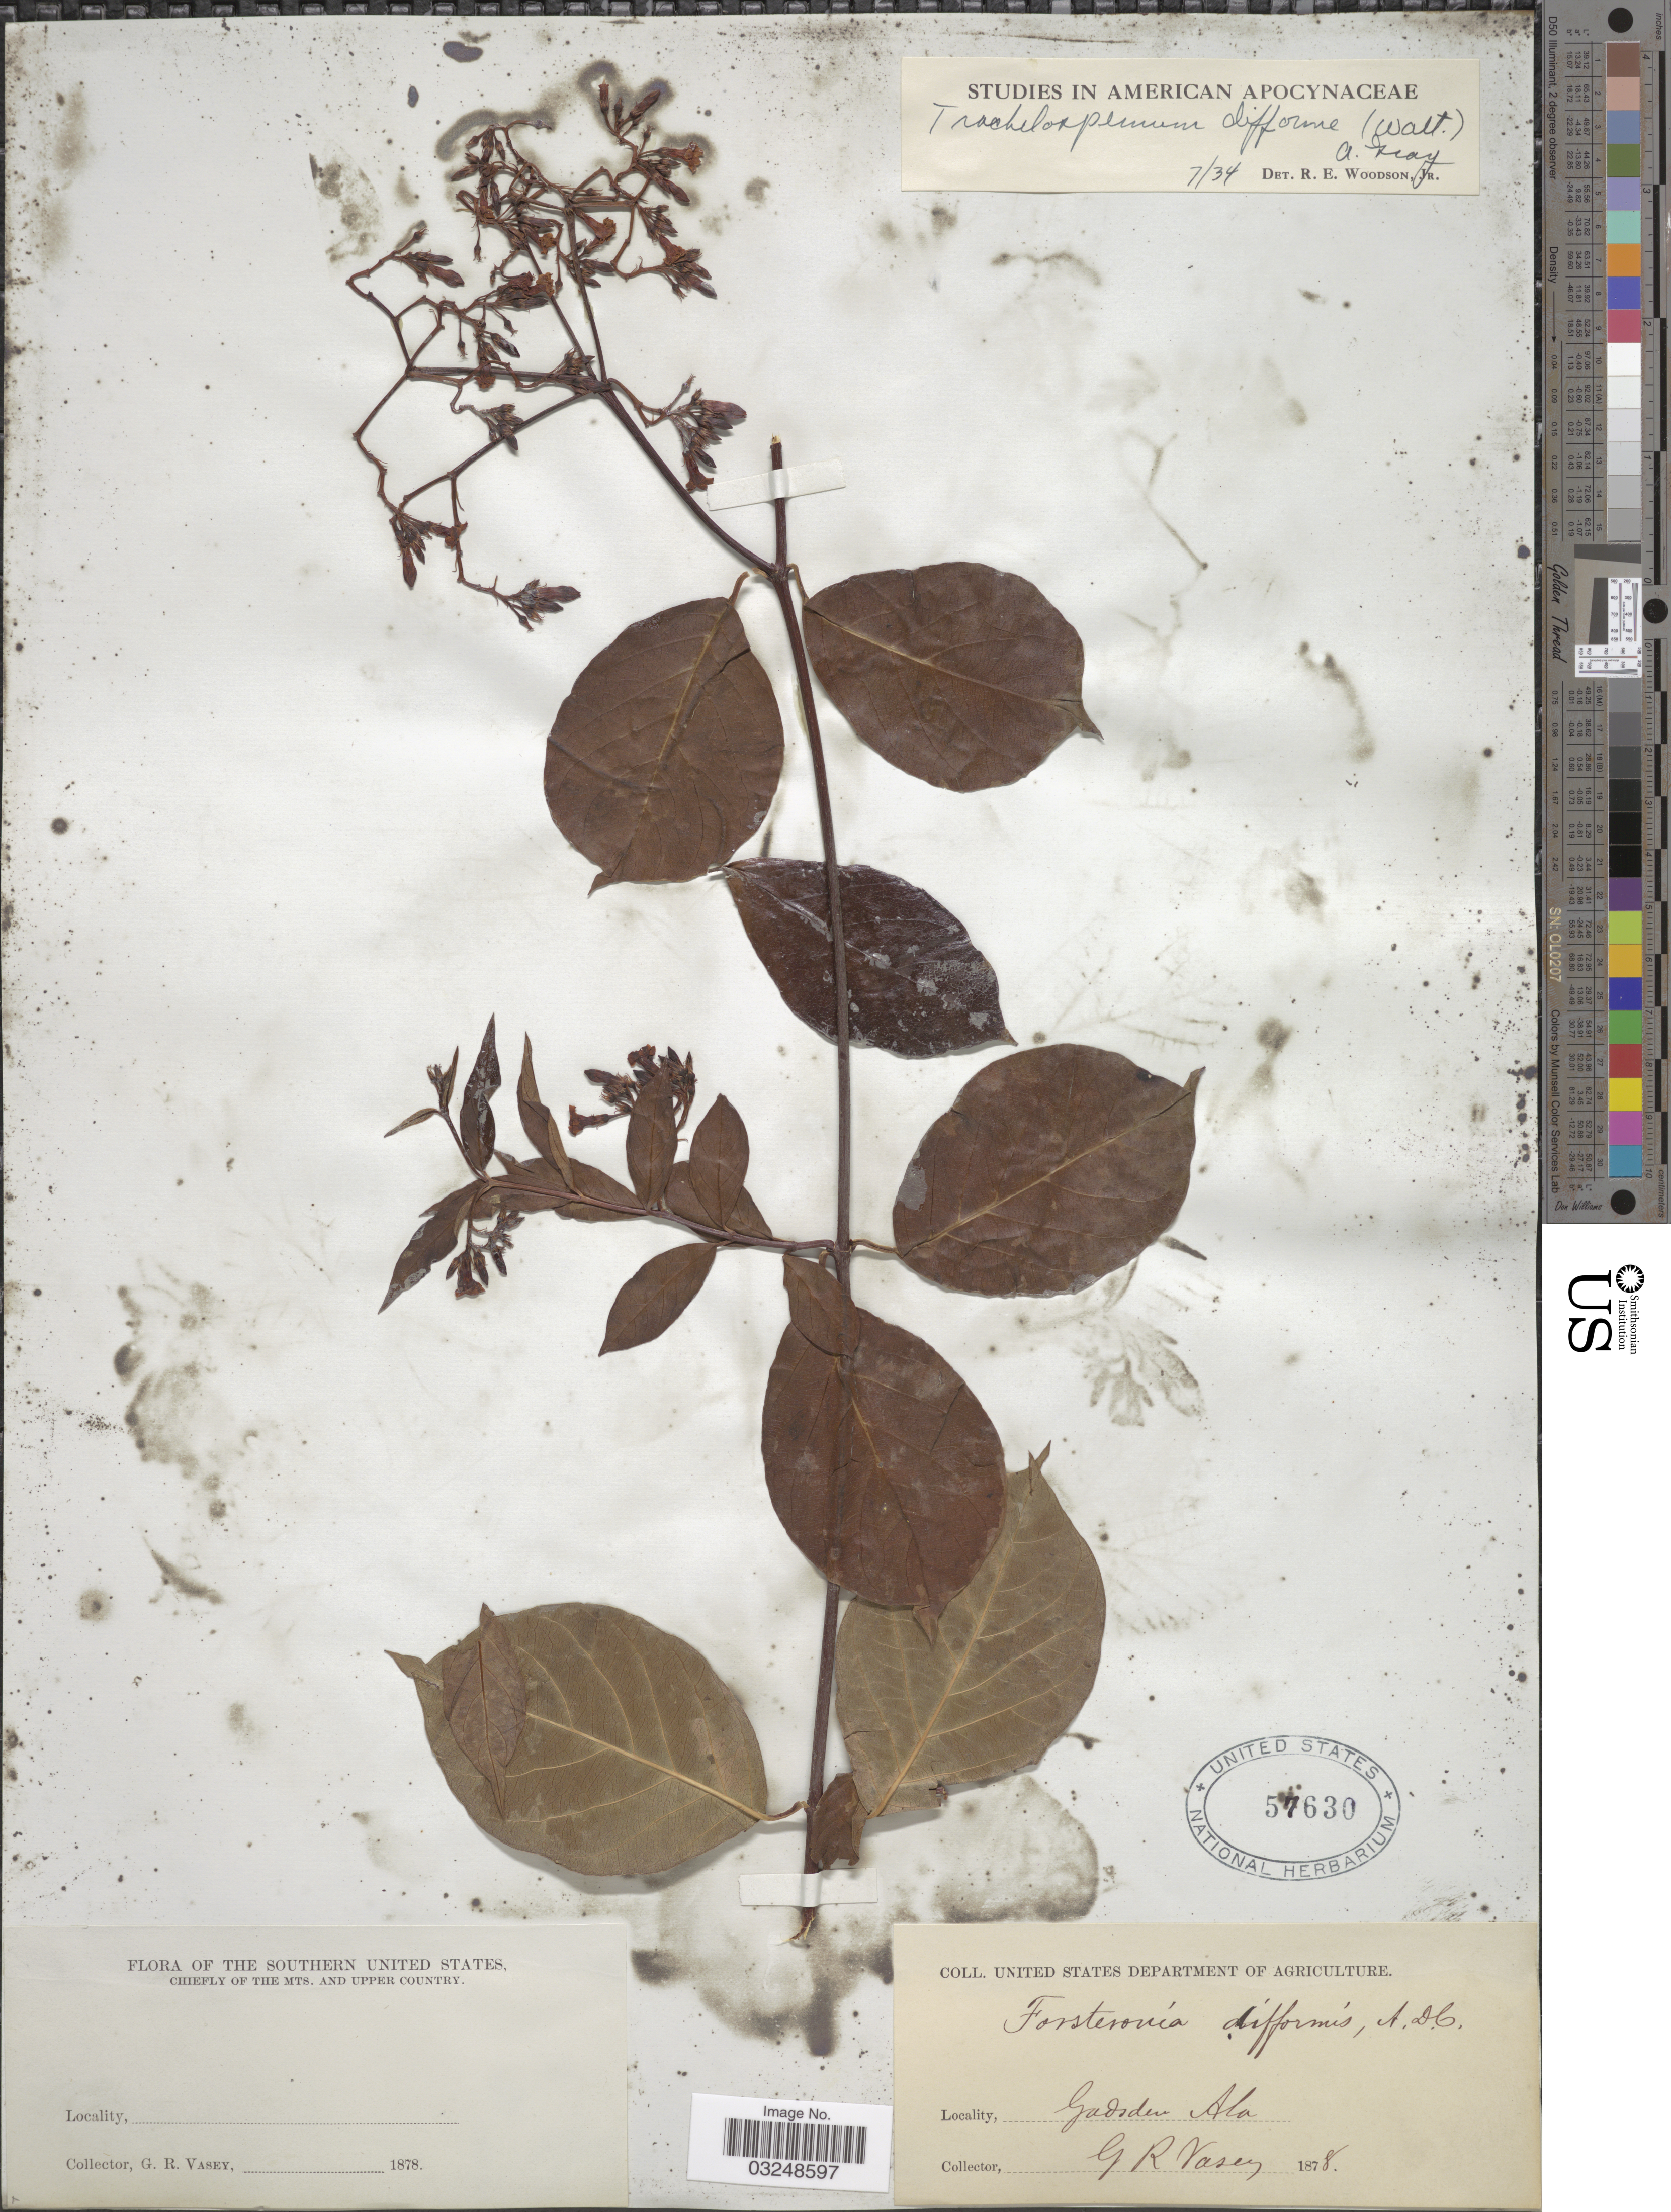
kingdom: Plantae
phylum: Tracheophyta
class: Magnoliopsida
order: Gentianales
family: Apocynaceae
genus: Trachelospermum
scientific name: Trachelospermum difforme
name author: (Walter) A. Gray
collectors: G. R. Vasey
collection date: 1878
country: United States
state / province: Alabama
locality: The Southern United States, Chiefly of The Mts. and Upper Country, Gadsden.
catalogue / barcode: US 57630